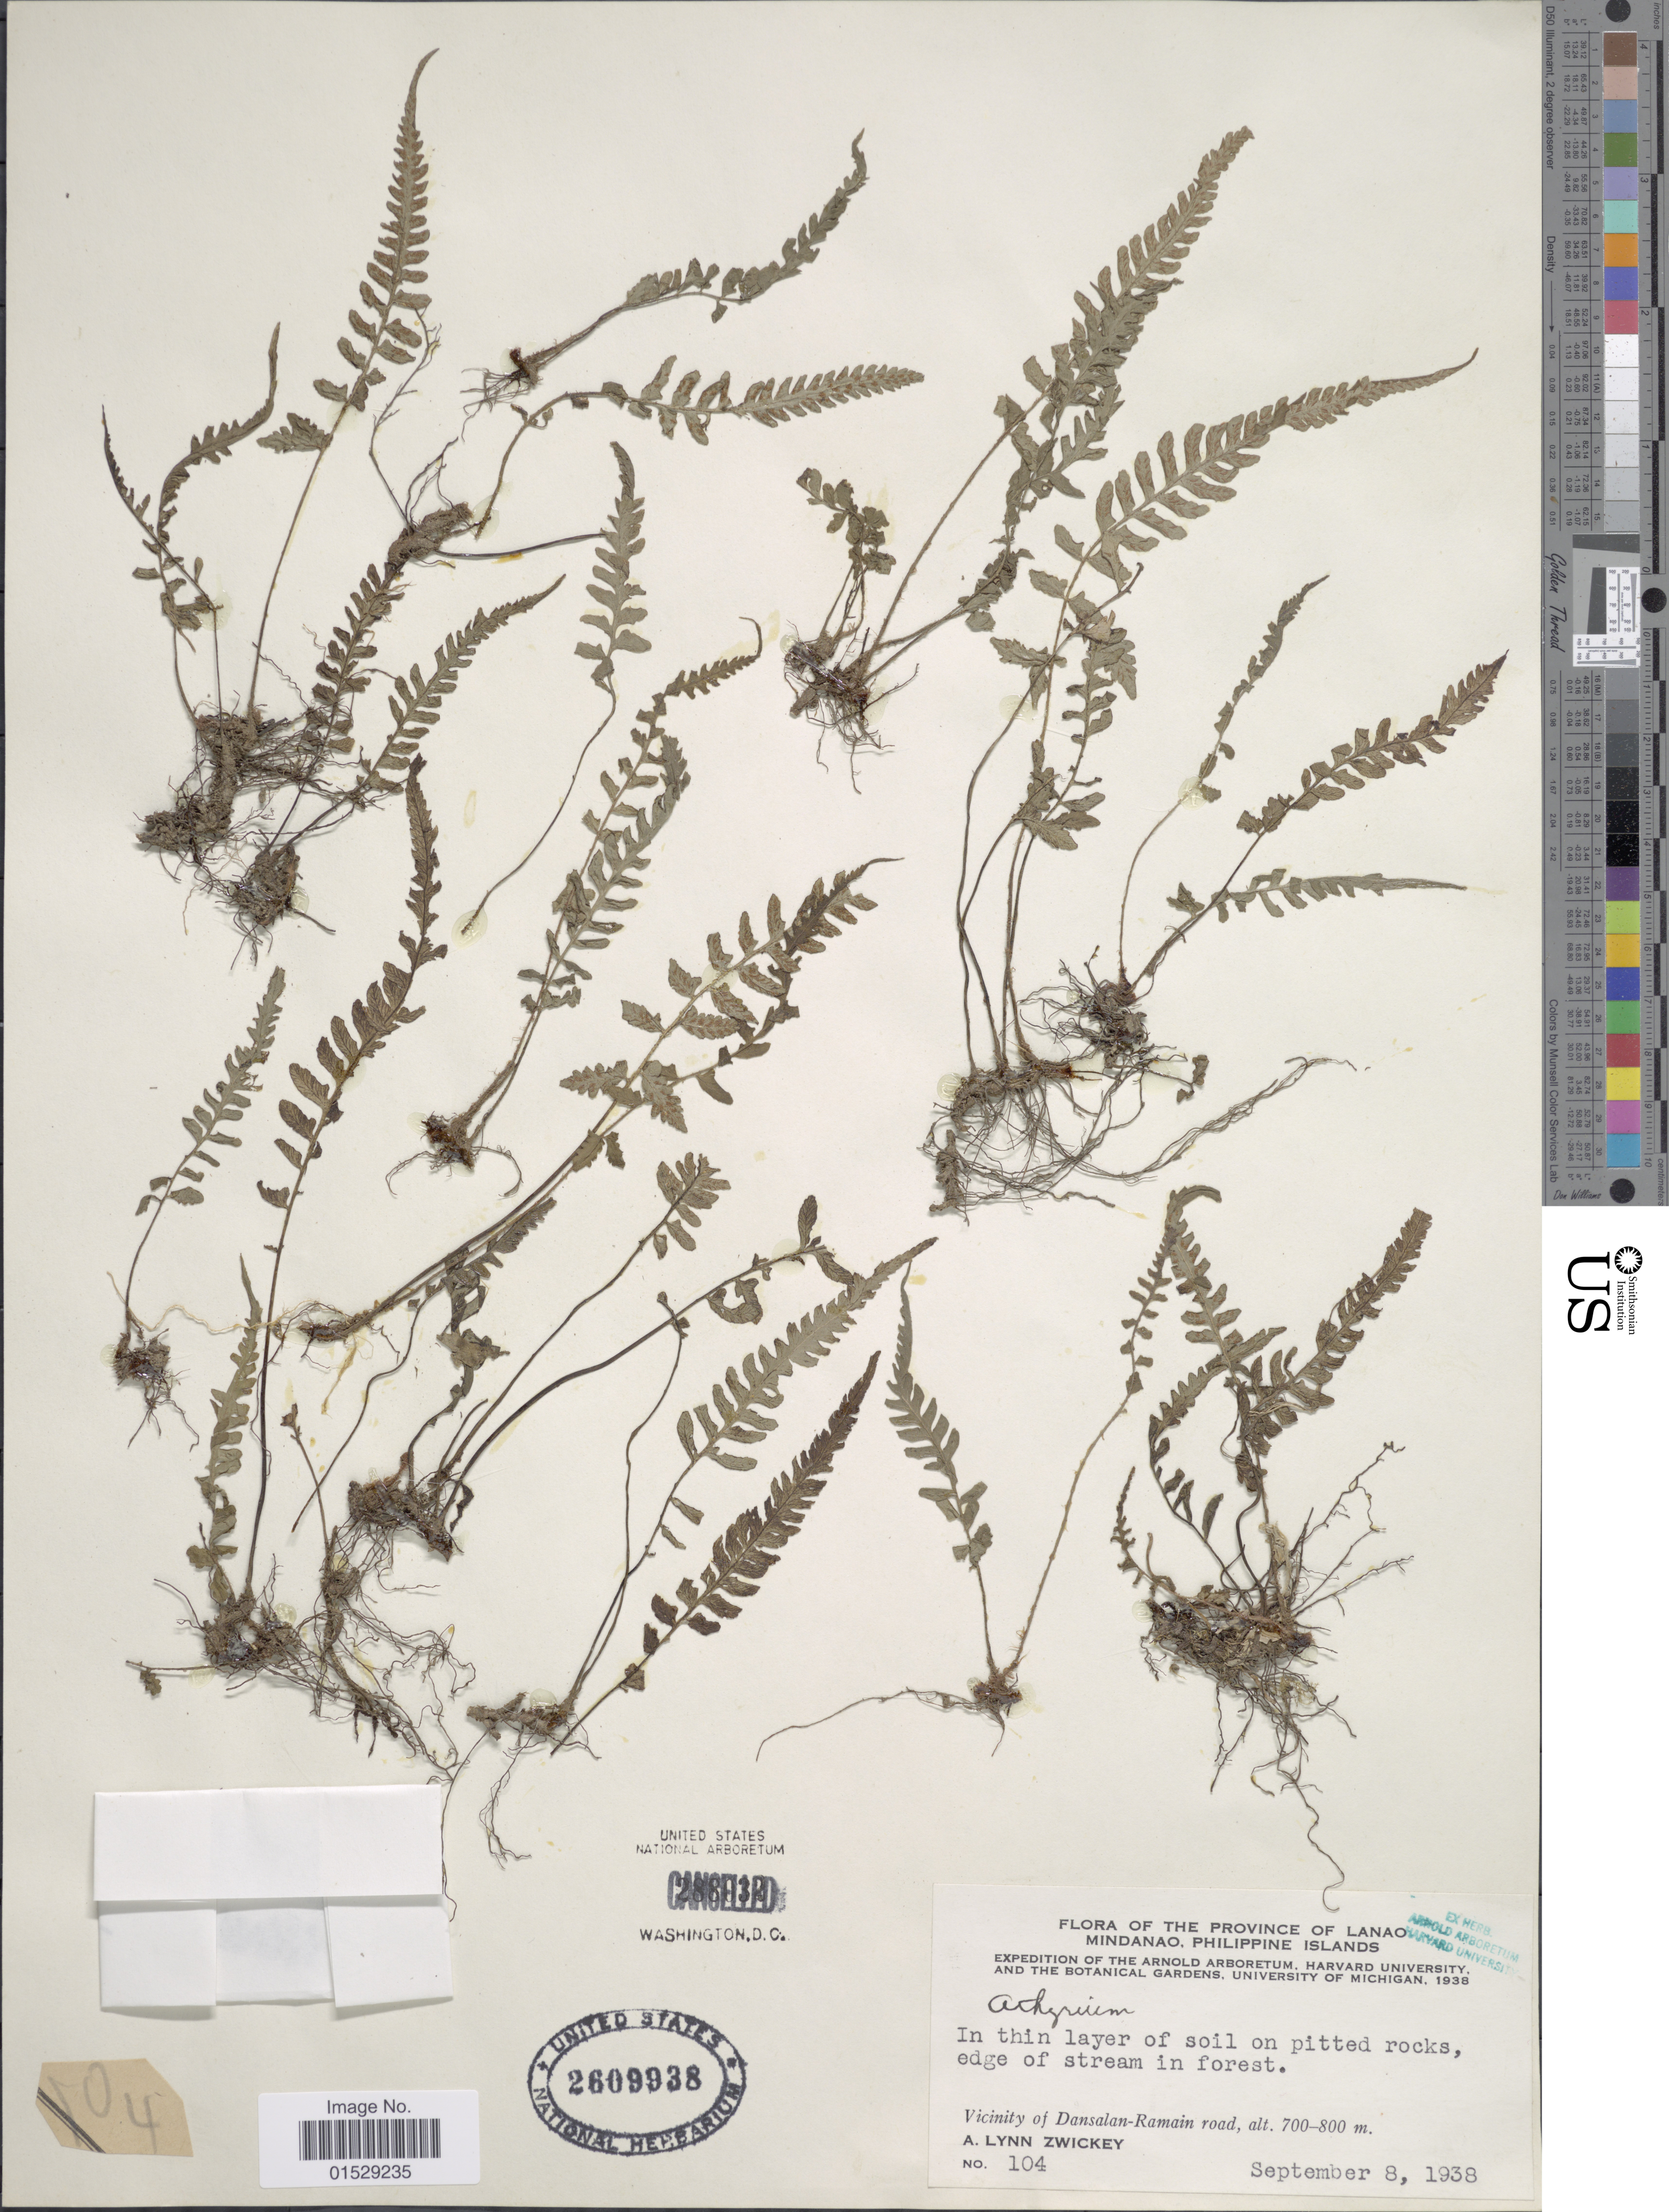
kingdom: Plantae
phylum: Tracheophyta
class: Polypodiopsida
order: Polypodiales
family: Athyriaceae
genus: Deparia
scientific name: Deparia petersenii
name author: (Kunze) M. Kato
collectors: A. Zwickey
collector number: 104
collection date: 1938-09-08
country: Philippines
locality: Province of Lanao, Mindanao, Philippine Islands, Vicinity of Dansalan-Ramain road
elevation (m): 700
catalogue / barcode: US 2609938